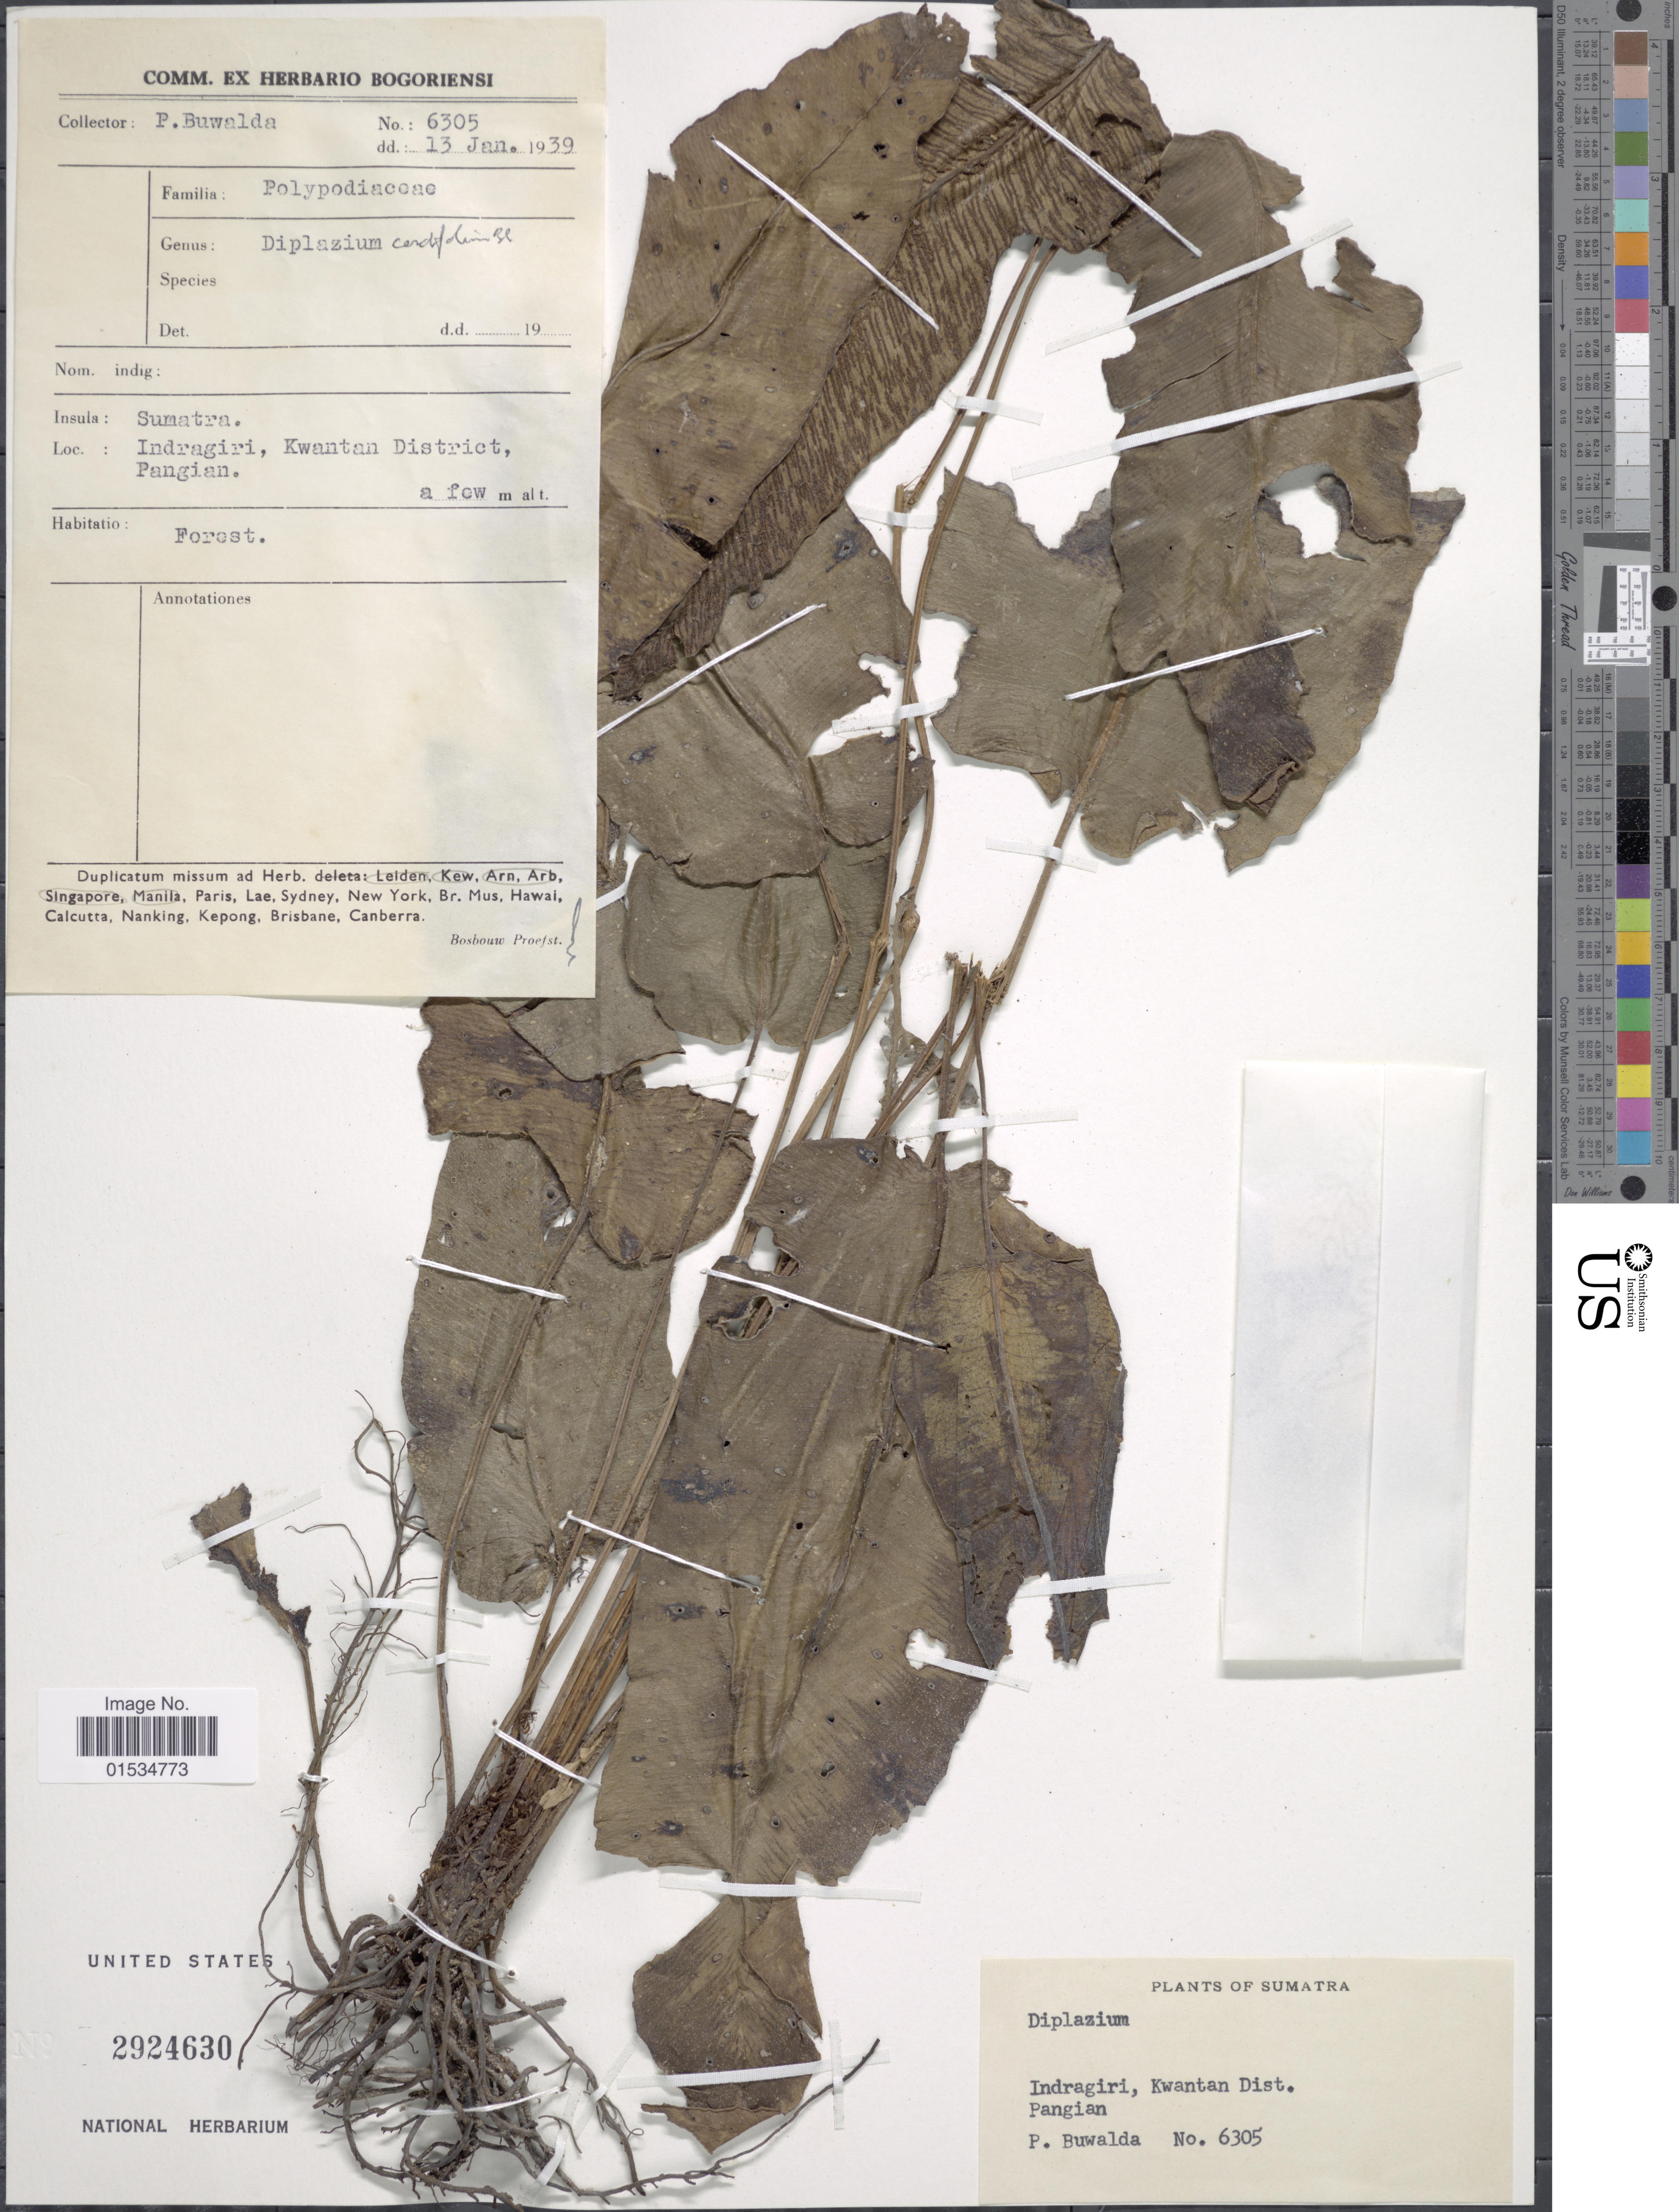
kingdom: Plantae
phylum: Tracheophyta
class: Polypodiopsida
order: Polypodiales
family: Athyriaceae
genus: Diplazium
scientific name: Diplazium cordifolium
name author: Blume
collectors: P. Buwalda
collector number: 6305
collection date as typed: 19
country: Indonesia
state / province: Sumatra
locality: Indragiri, Kwantan Dist., Pangian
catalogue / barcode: US 2924630